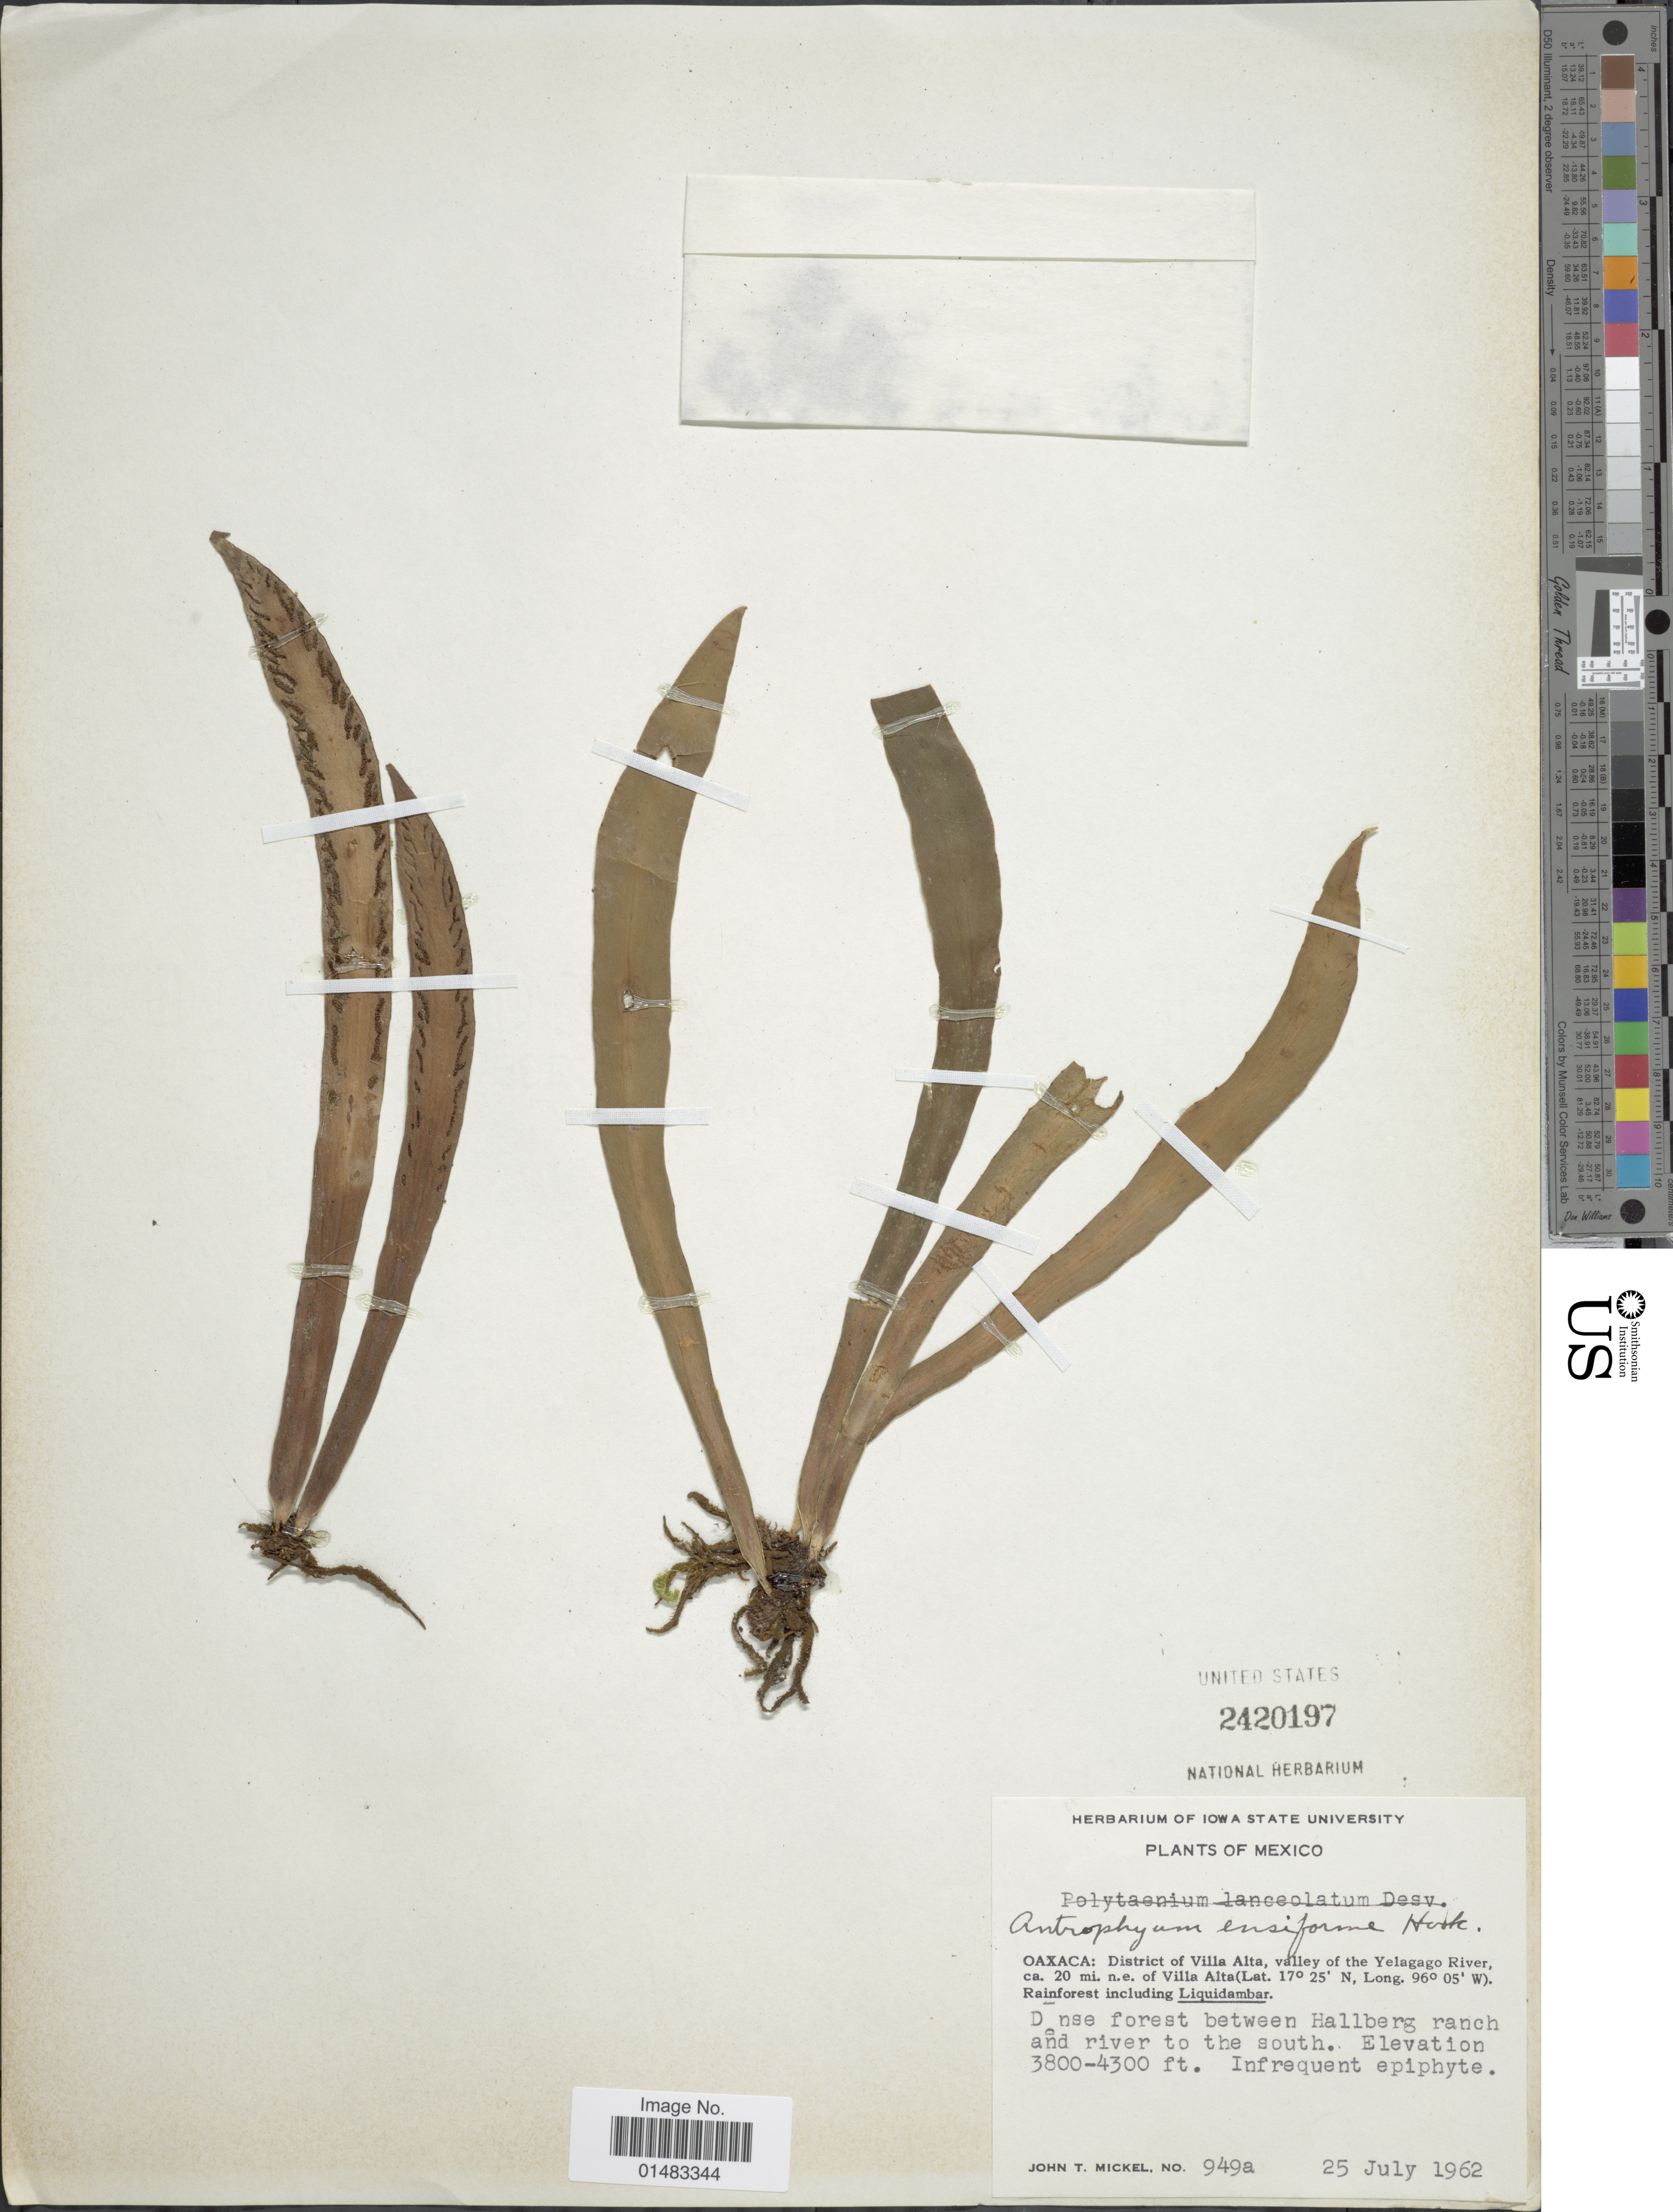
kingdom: Plantae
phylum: Tracheophyta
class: Polypodiopsida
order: Polypodiales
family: Pteridaceae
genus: Scoliosorus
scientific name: Scoliosorus ensiformis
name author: (Hook.) T. Moore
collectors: J. T. Mickel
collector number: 949a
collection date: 1962-07-25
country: Mexico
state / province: Oaxaca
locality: Plants of Mexico, District of Villa Alta, valley of the Yelagago River, ca. 20 mi n.e. of VIlla Alra, Rainforest including Liquidambar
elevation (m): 1158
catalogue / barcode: US 2420197